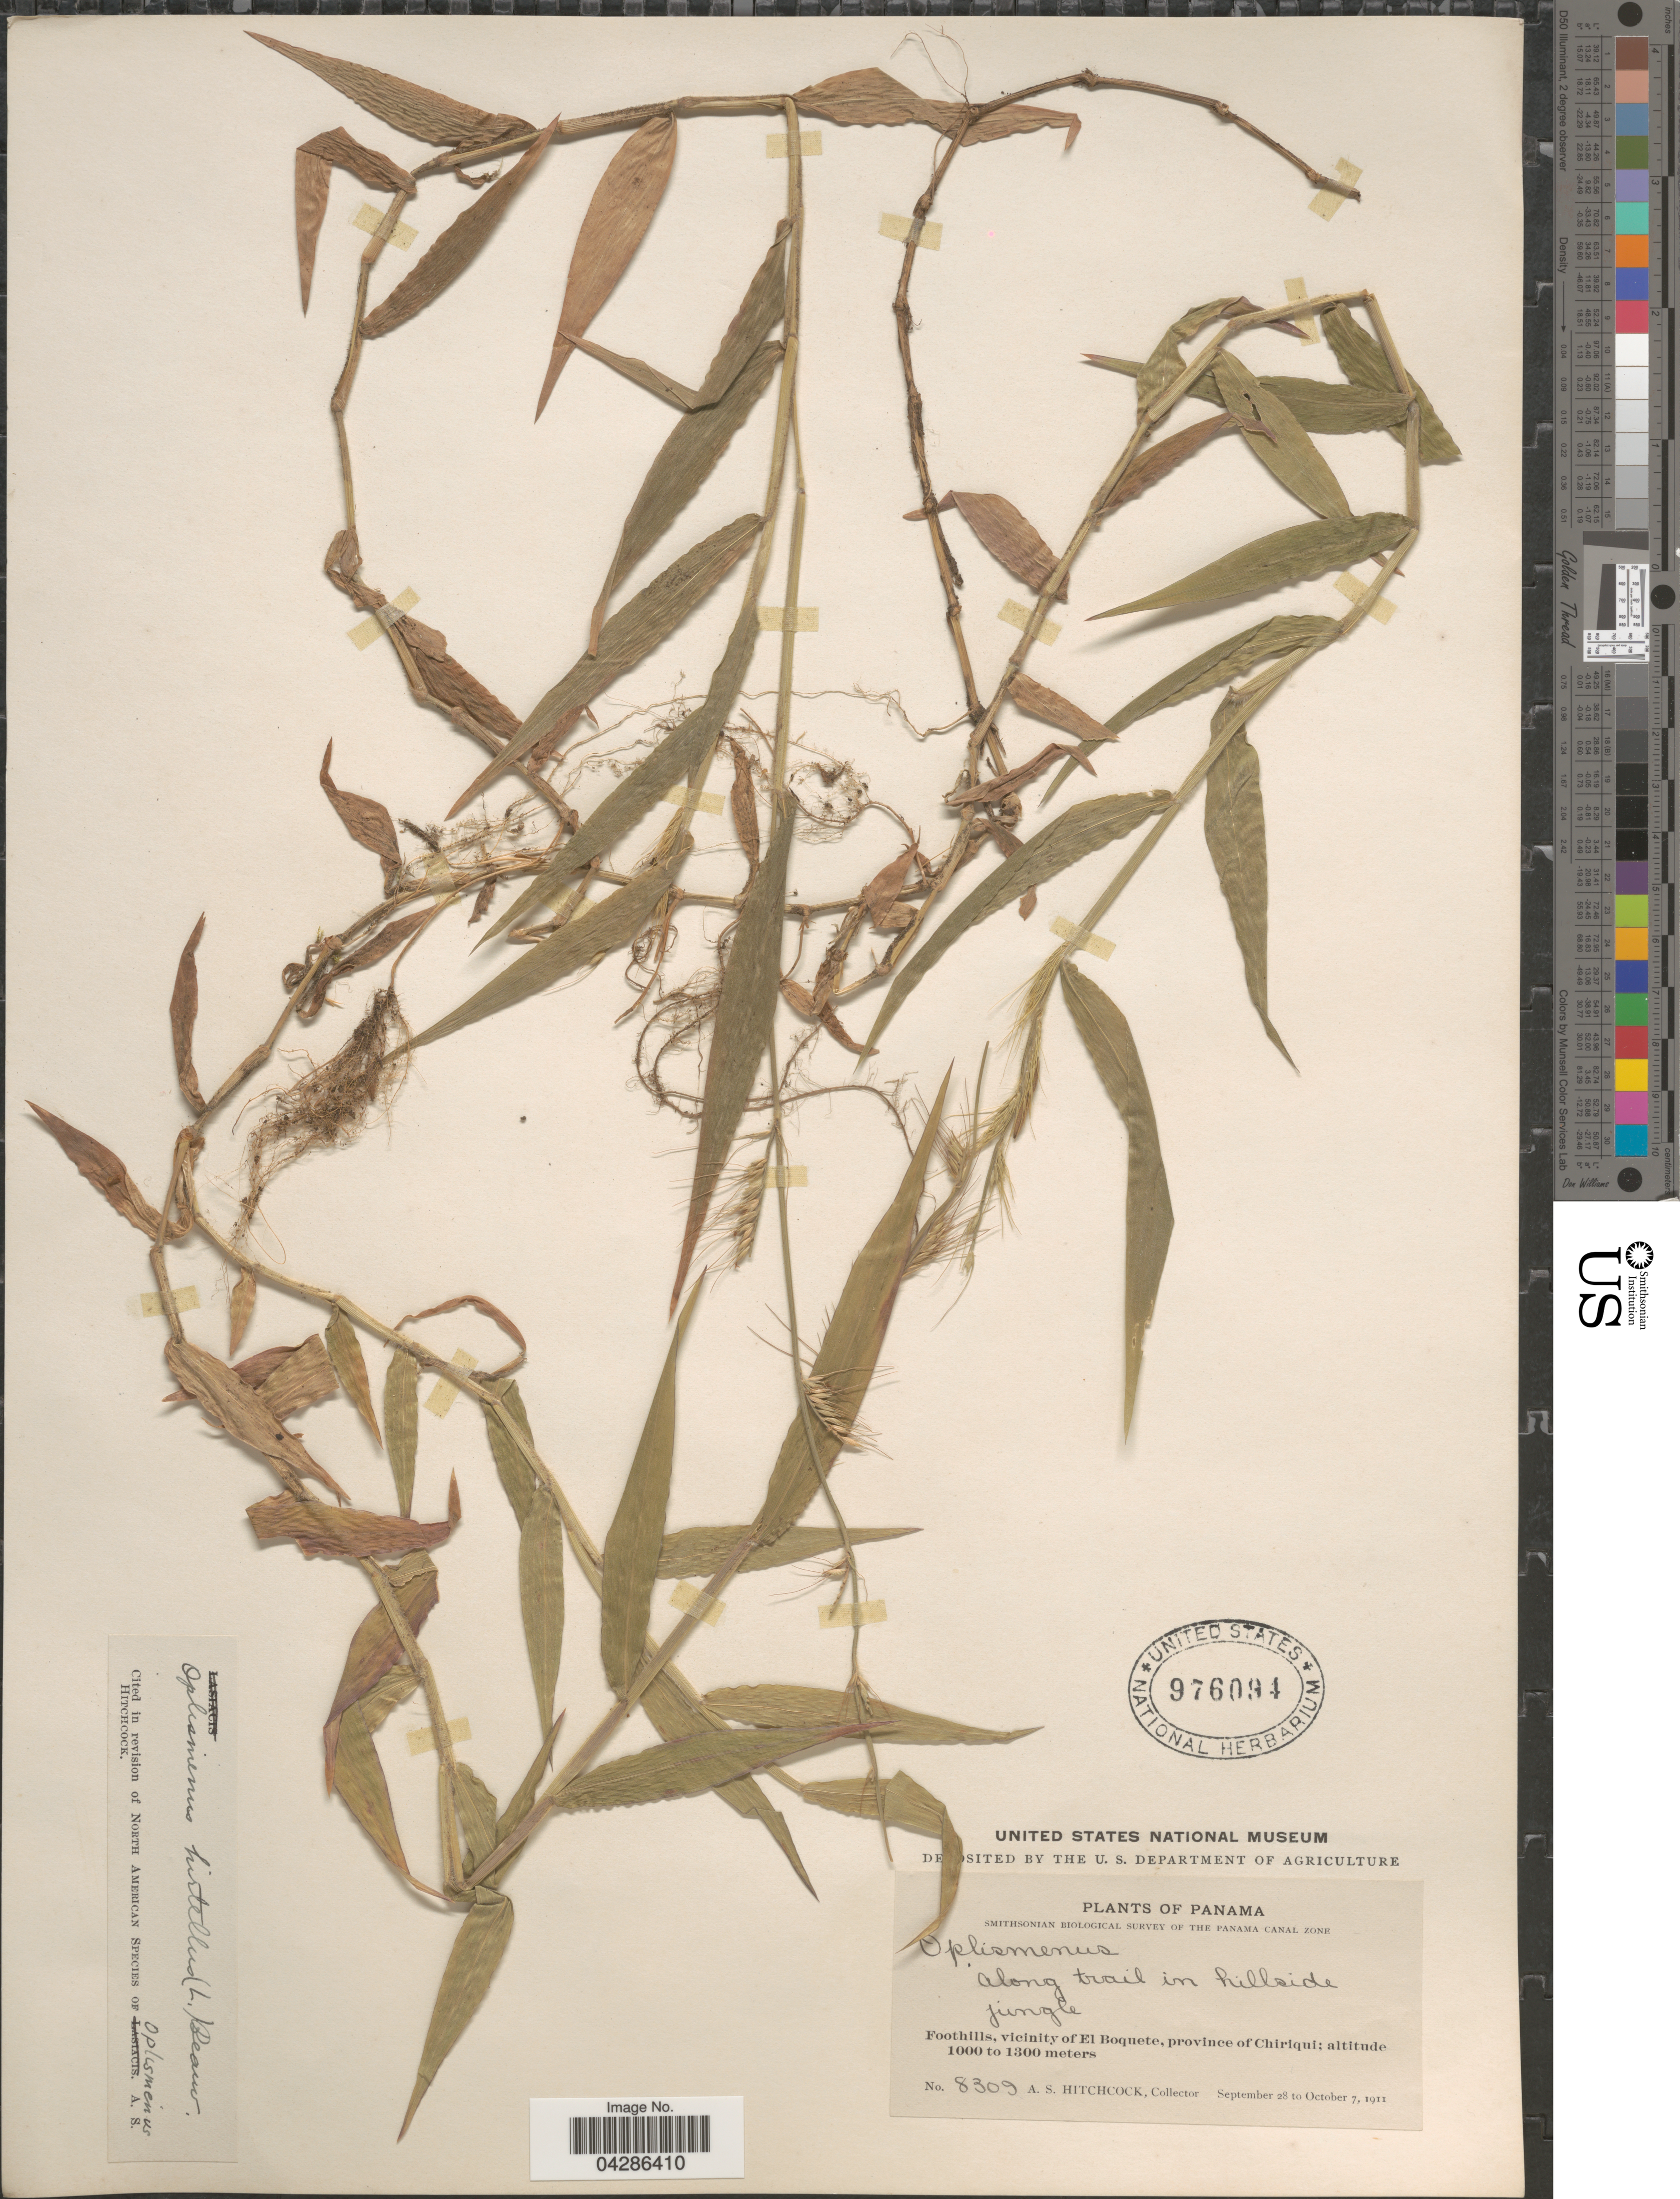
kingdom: Plantae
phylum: Tracheophyta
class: Liliopsida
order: Poales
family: Poaceae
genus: Oplismenus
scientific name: Oplismenus hirtellus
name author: (L.) P. Beauv.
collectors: A. S. Hitchcock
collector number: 8309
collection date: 1911-09-28/1911-10-07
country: Panama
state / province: Chiriqui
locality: Smithsonian Biological Survey Of The Panama Canal Zone. Along trail in hillside jungle. Foothills, vicinity of El Boquete.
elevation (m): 1000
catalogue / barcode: US 976094